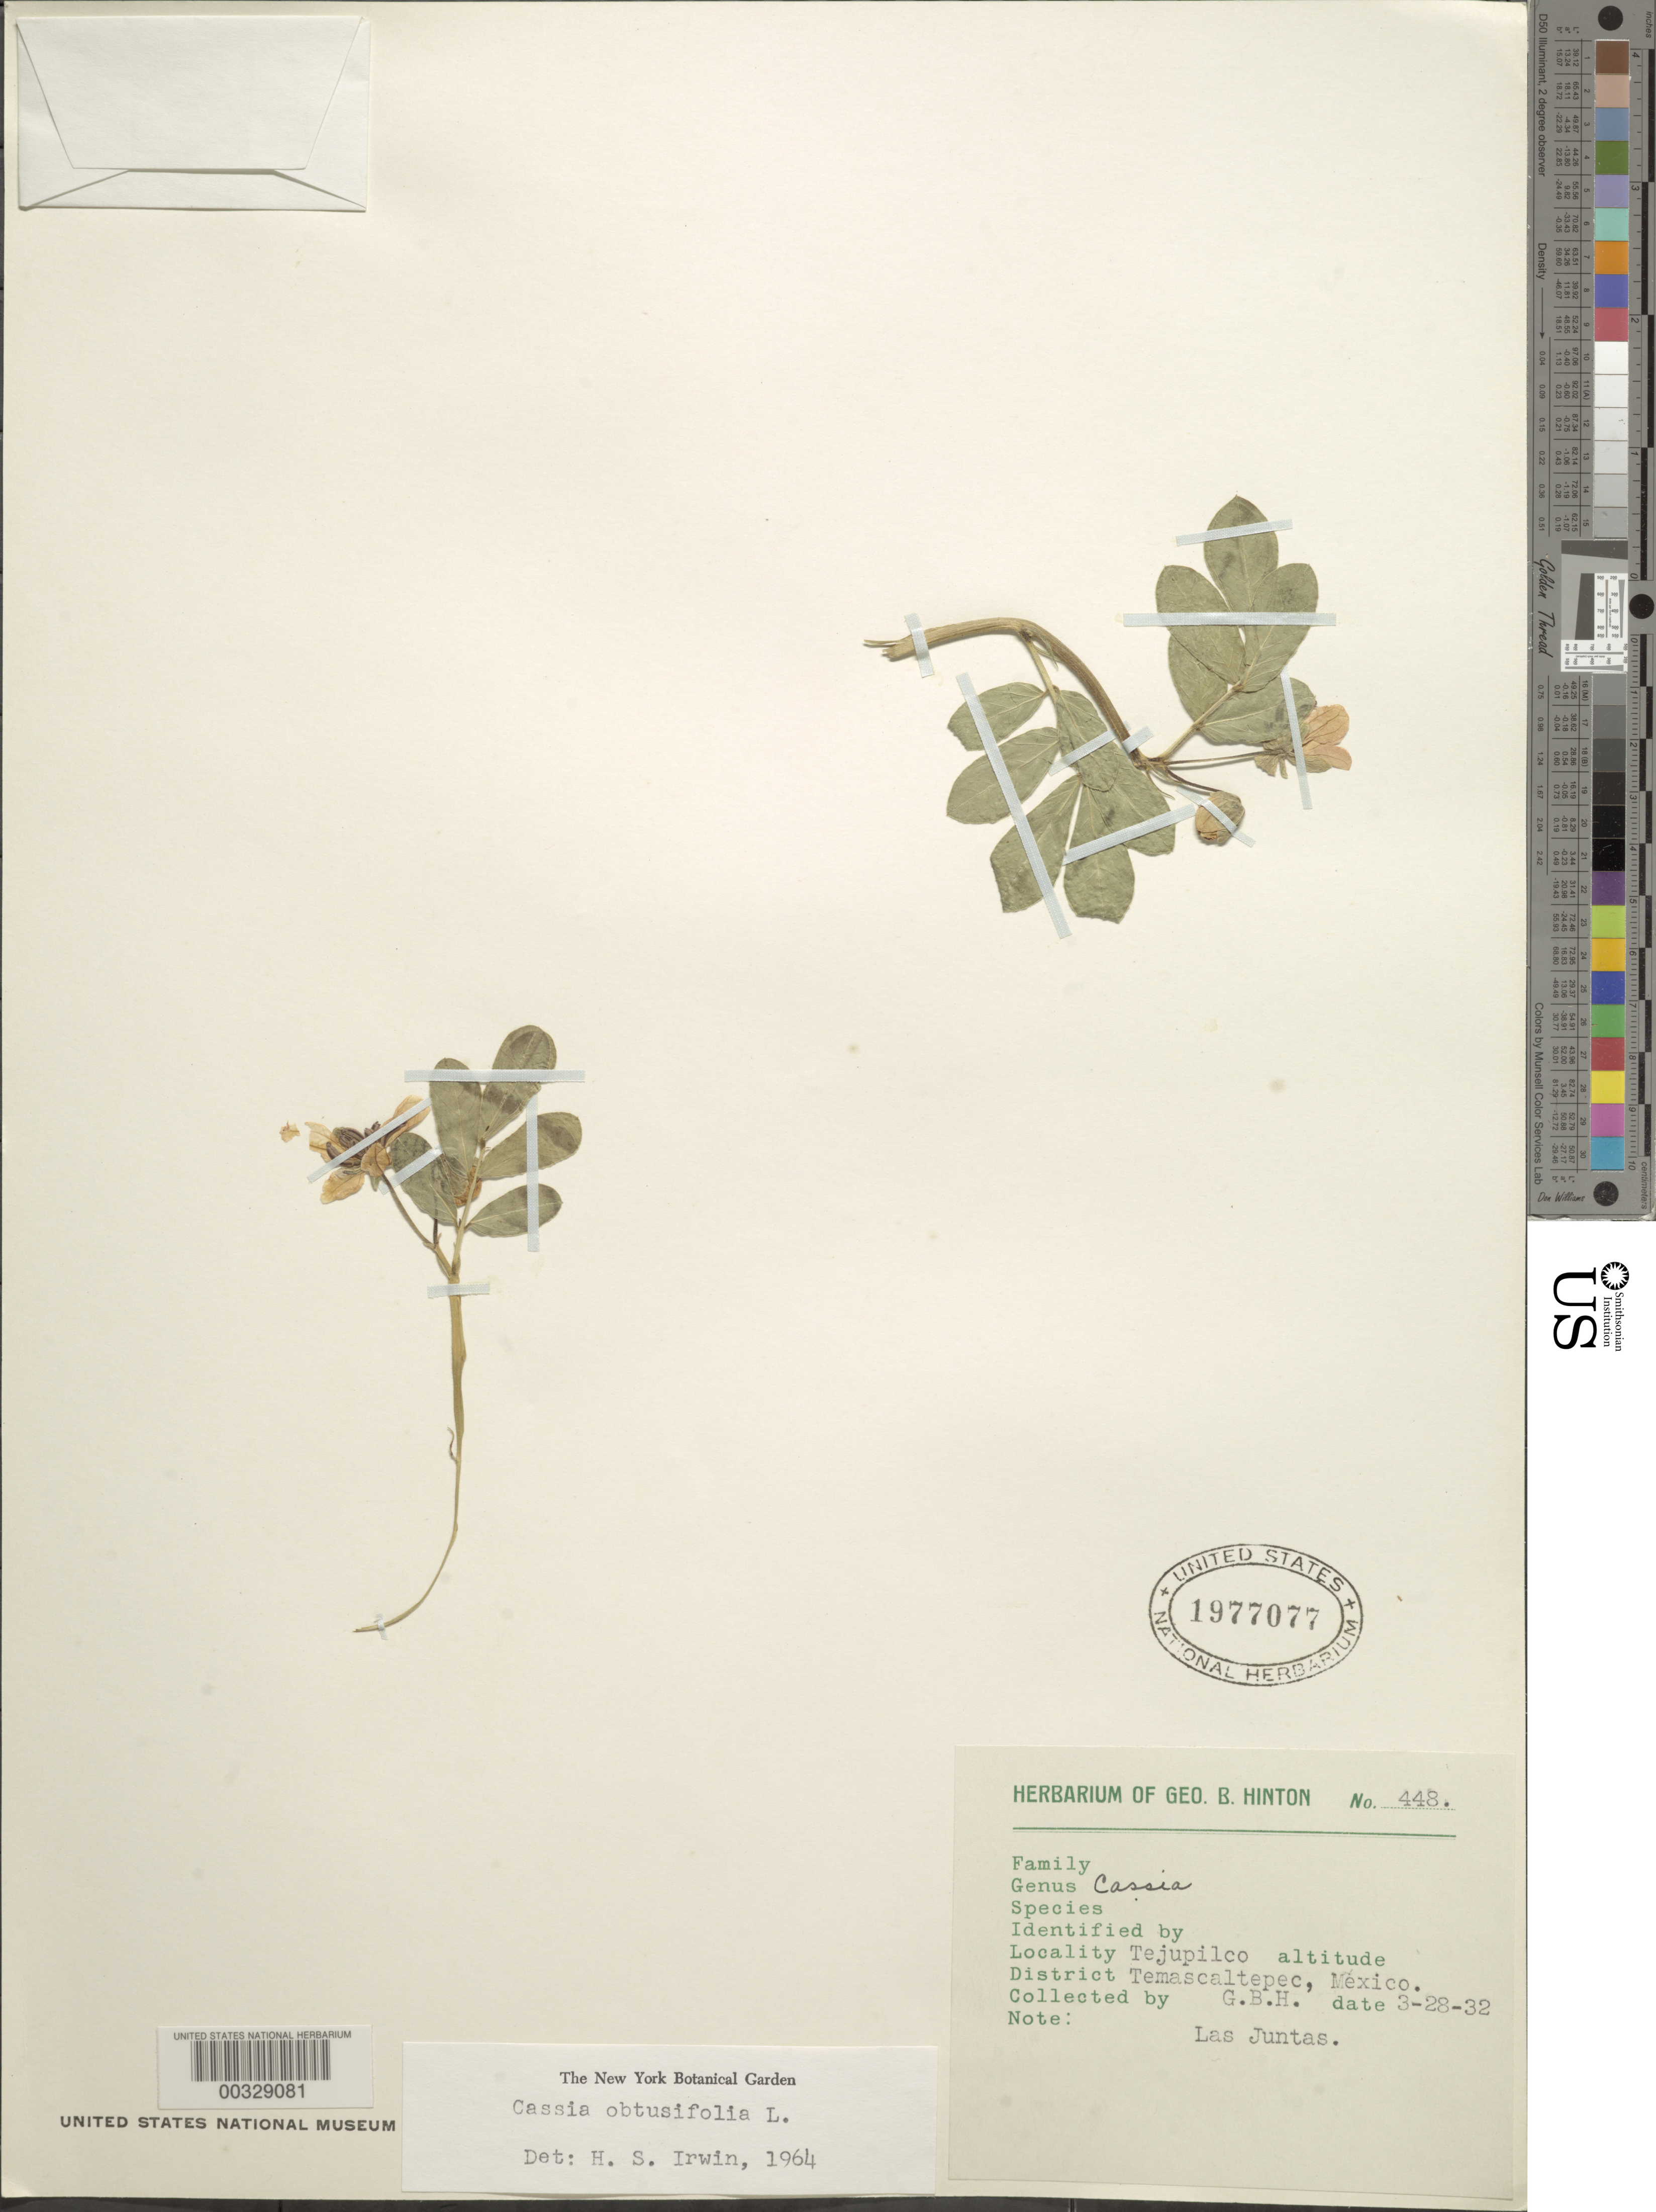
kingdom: Plantae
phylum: Tracheophyta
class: Magnoliopsida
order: Fabales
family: Fabaceae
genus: Senna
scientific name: Senna obtusifolia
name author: (L.) H.S. Irwin & Barneby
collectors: G. B. Hinton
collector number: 448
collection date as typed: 28 Mar 1932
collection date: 1932-03-28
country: Mexico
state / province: México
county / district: Temascaltepec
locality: Tejupilco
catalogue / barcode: US 1977077